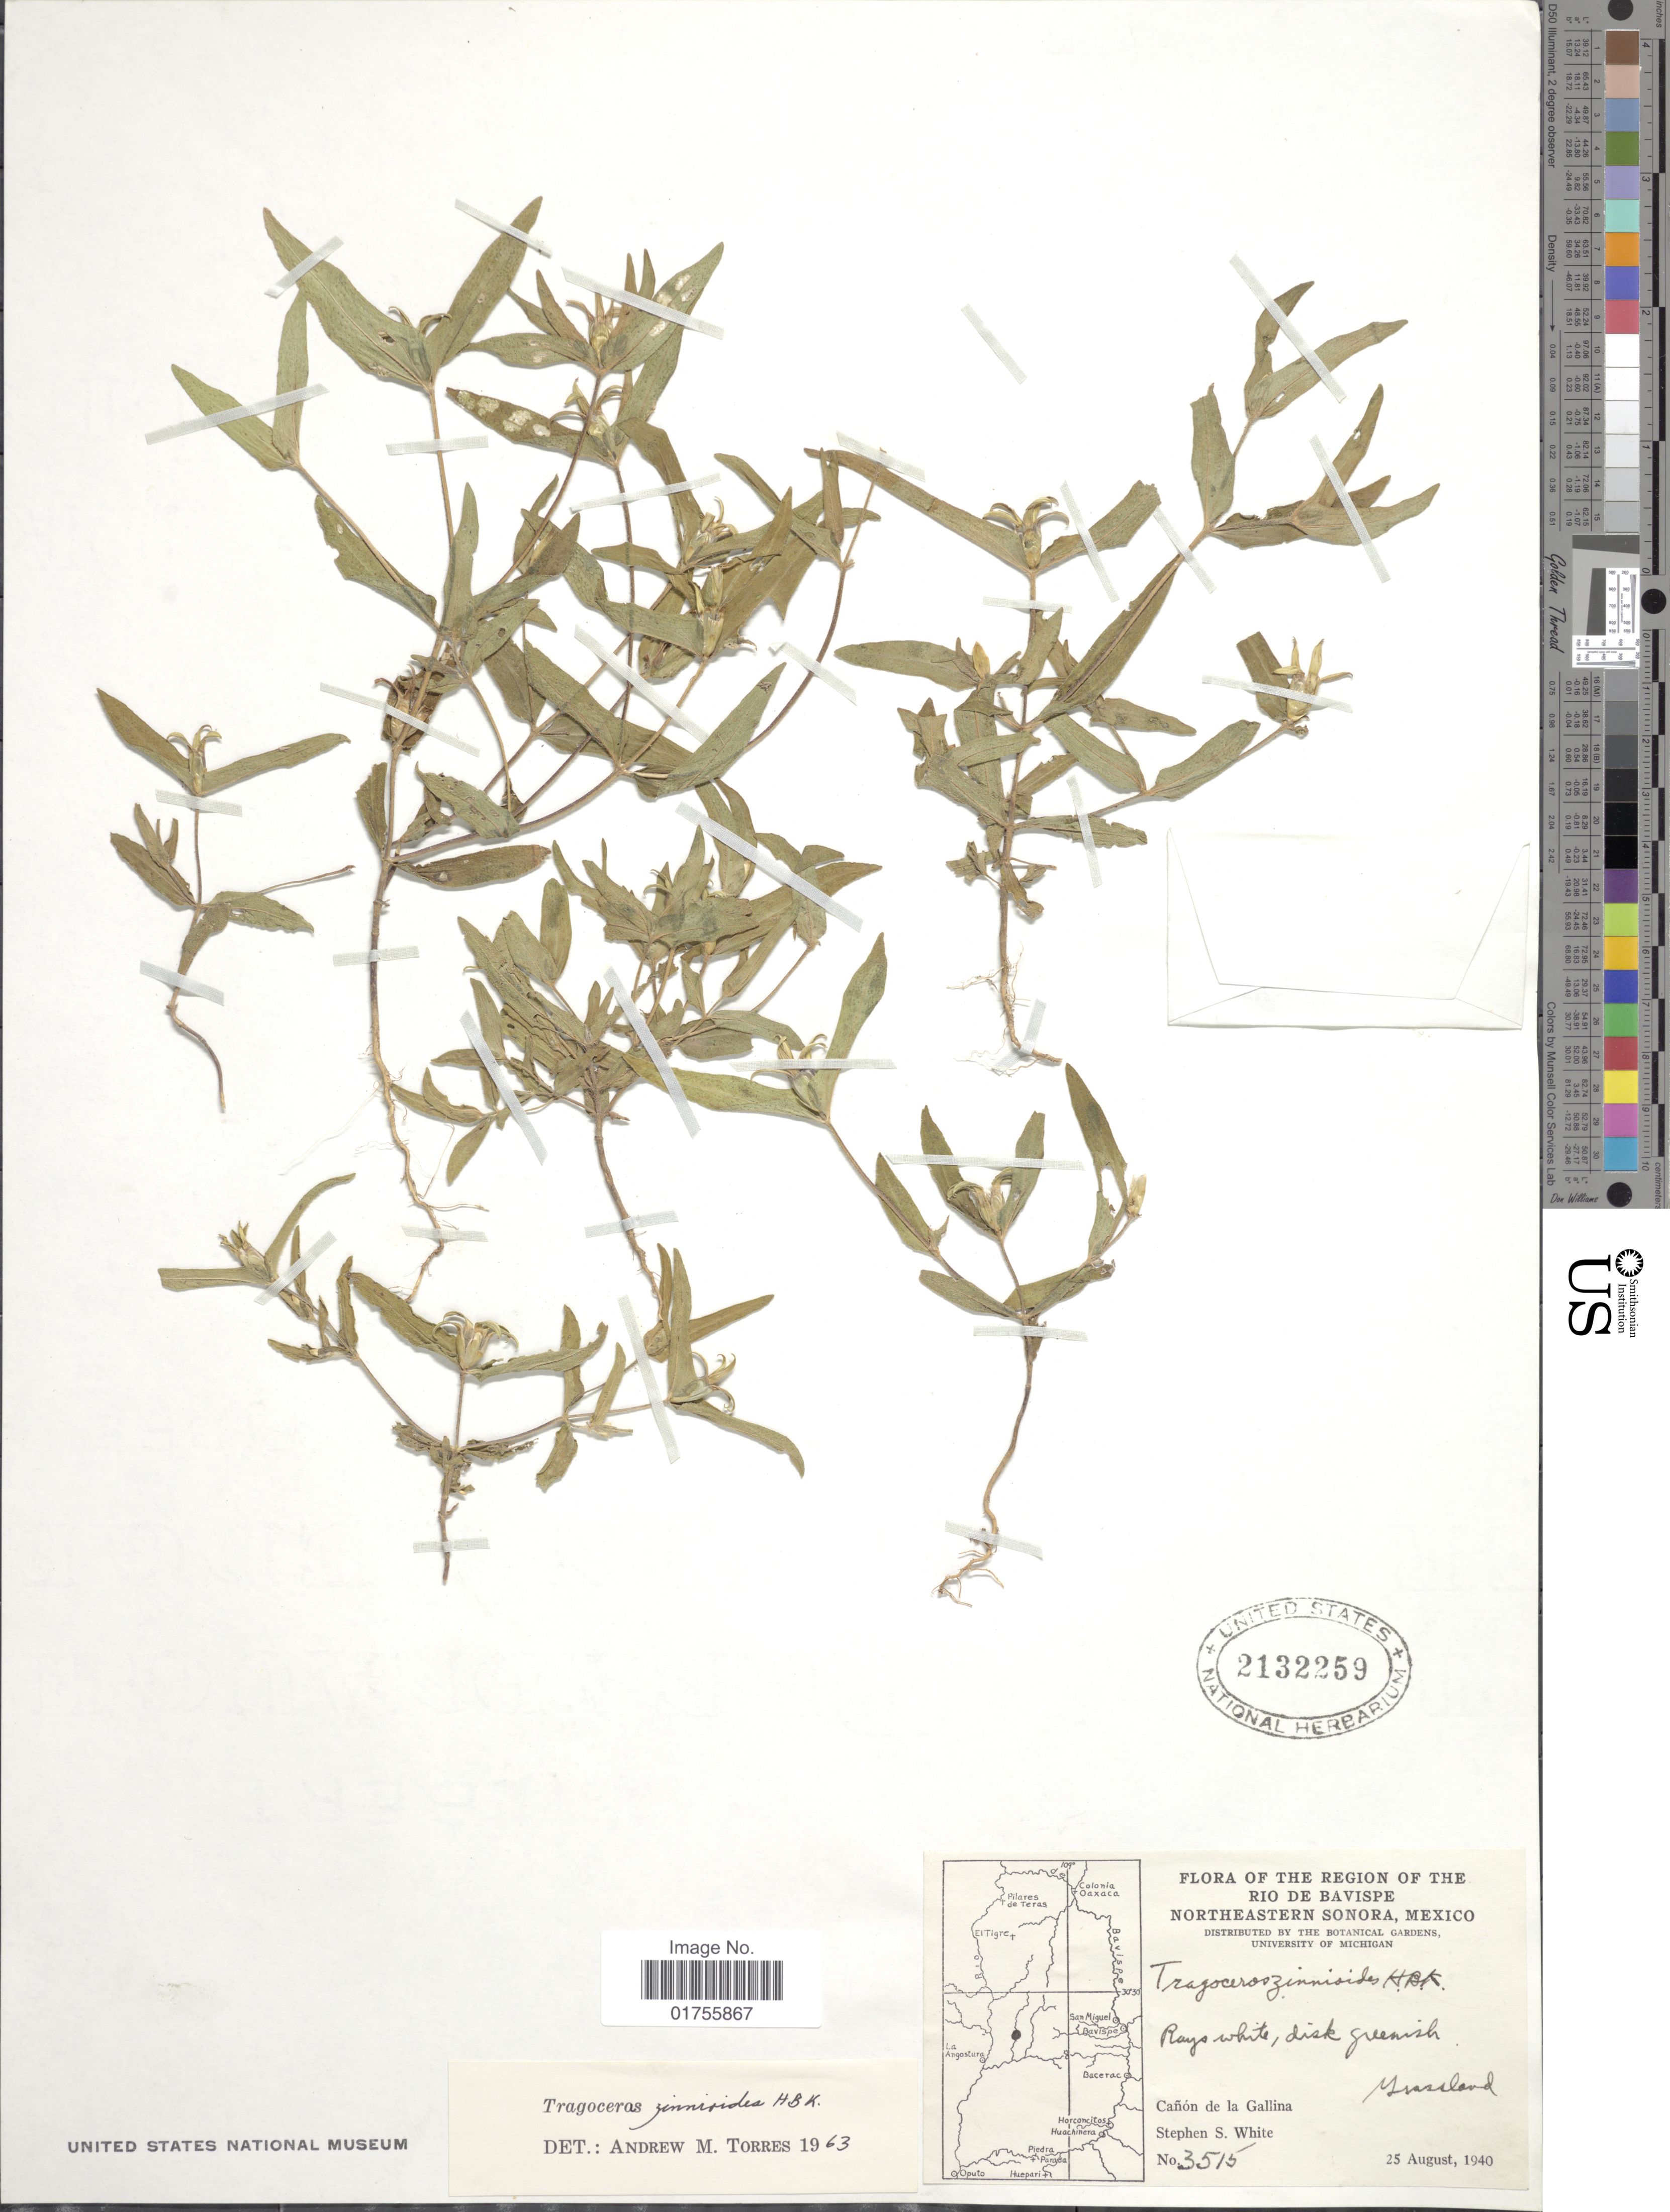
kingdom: Plantae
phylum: Tracheophyta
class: Magnoliopsida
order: Asterales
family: Asteraceae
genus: Tragoceros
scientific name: Tragoceros zinnioides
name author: Kunth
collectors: S. S. White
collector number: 3515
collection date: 1940-08-25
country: Mexico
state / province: Sonora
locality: The Region of the Northeastern Sonora, Mexico, Canon de la Gallina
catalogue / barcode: US 2132259